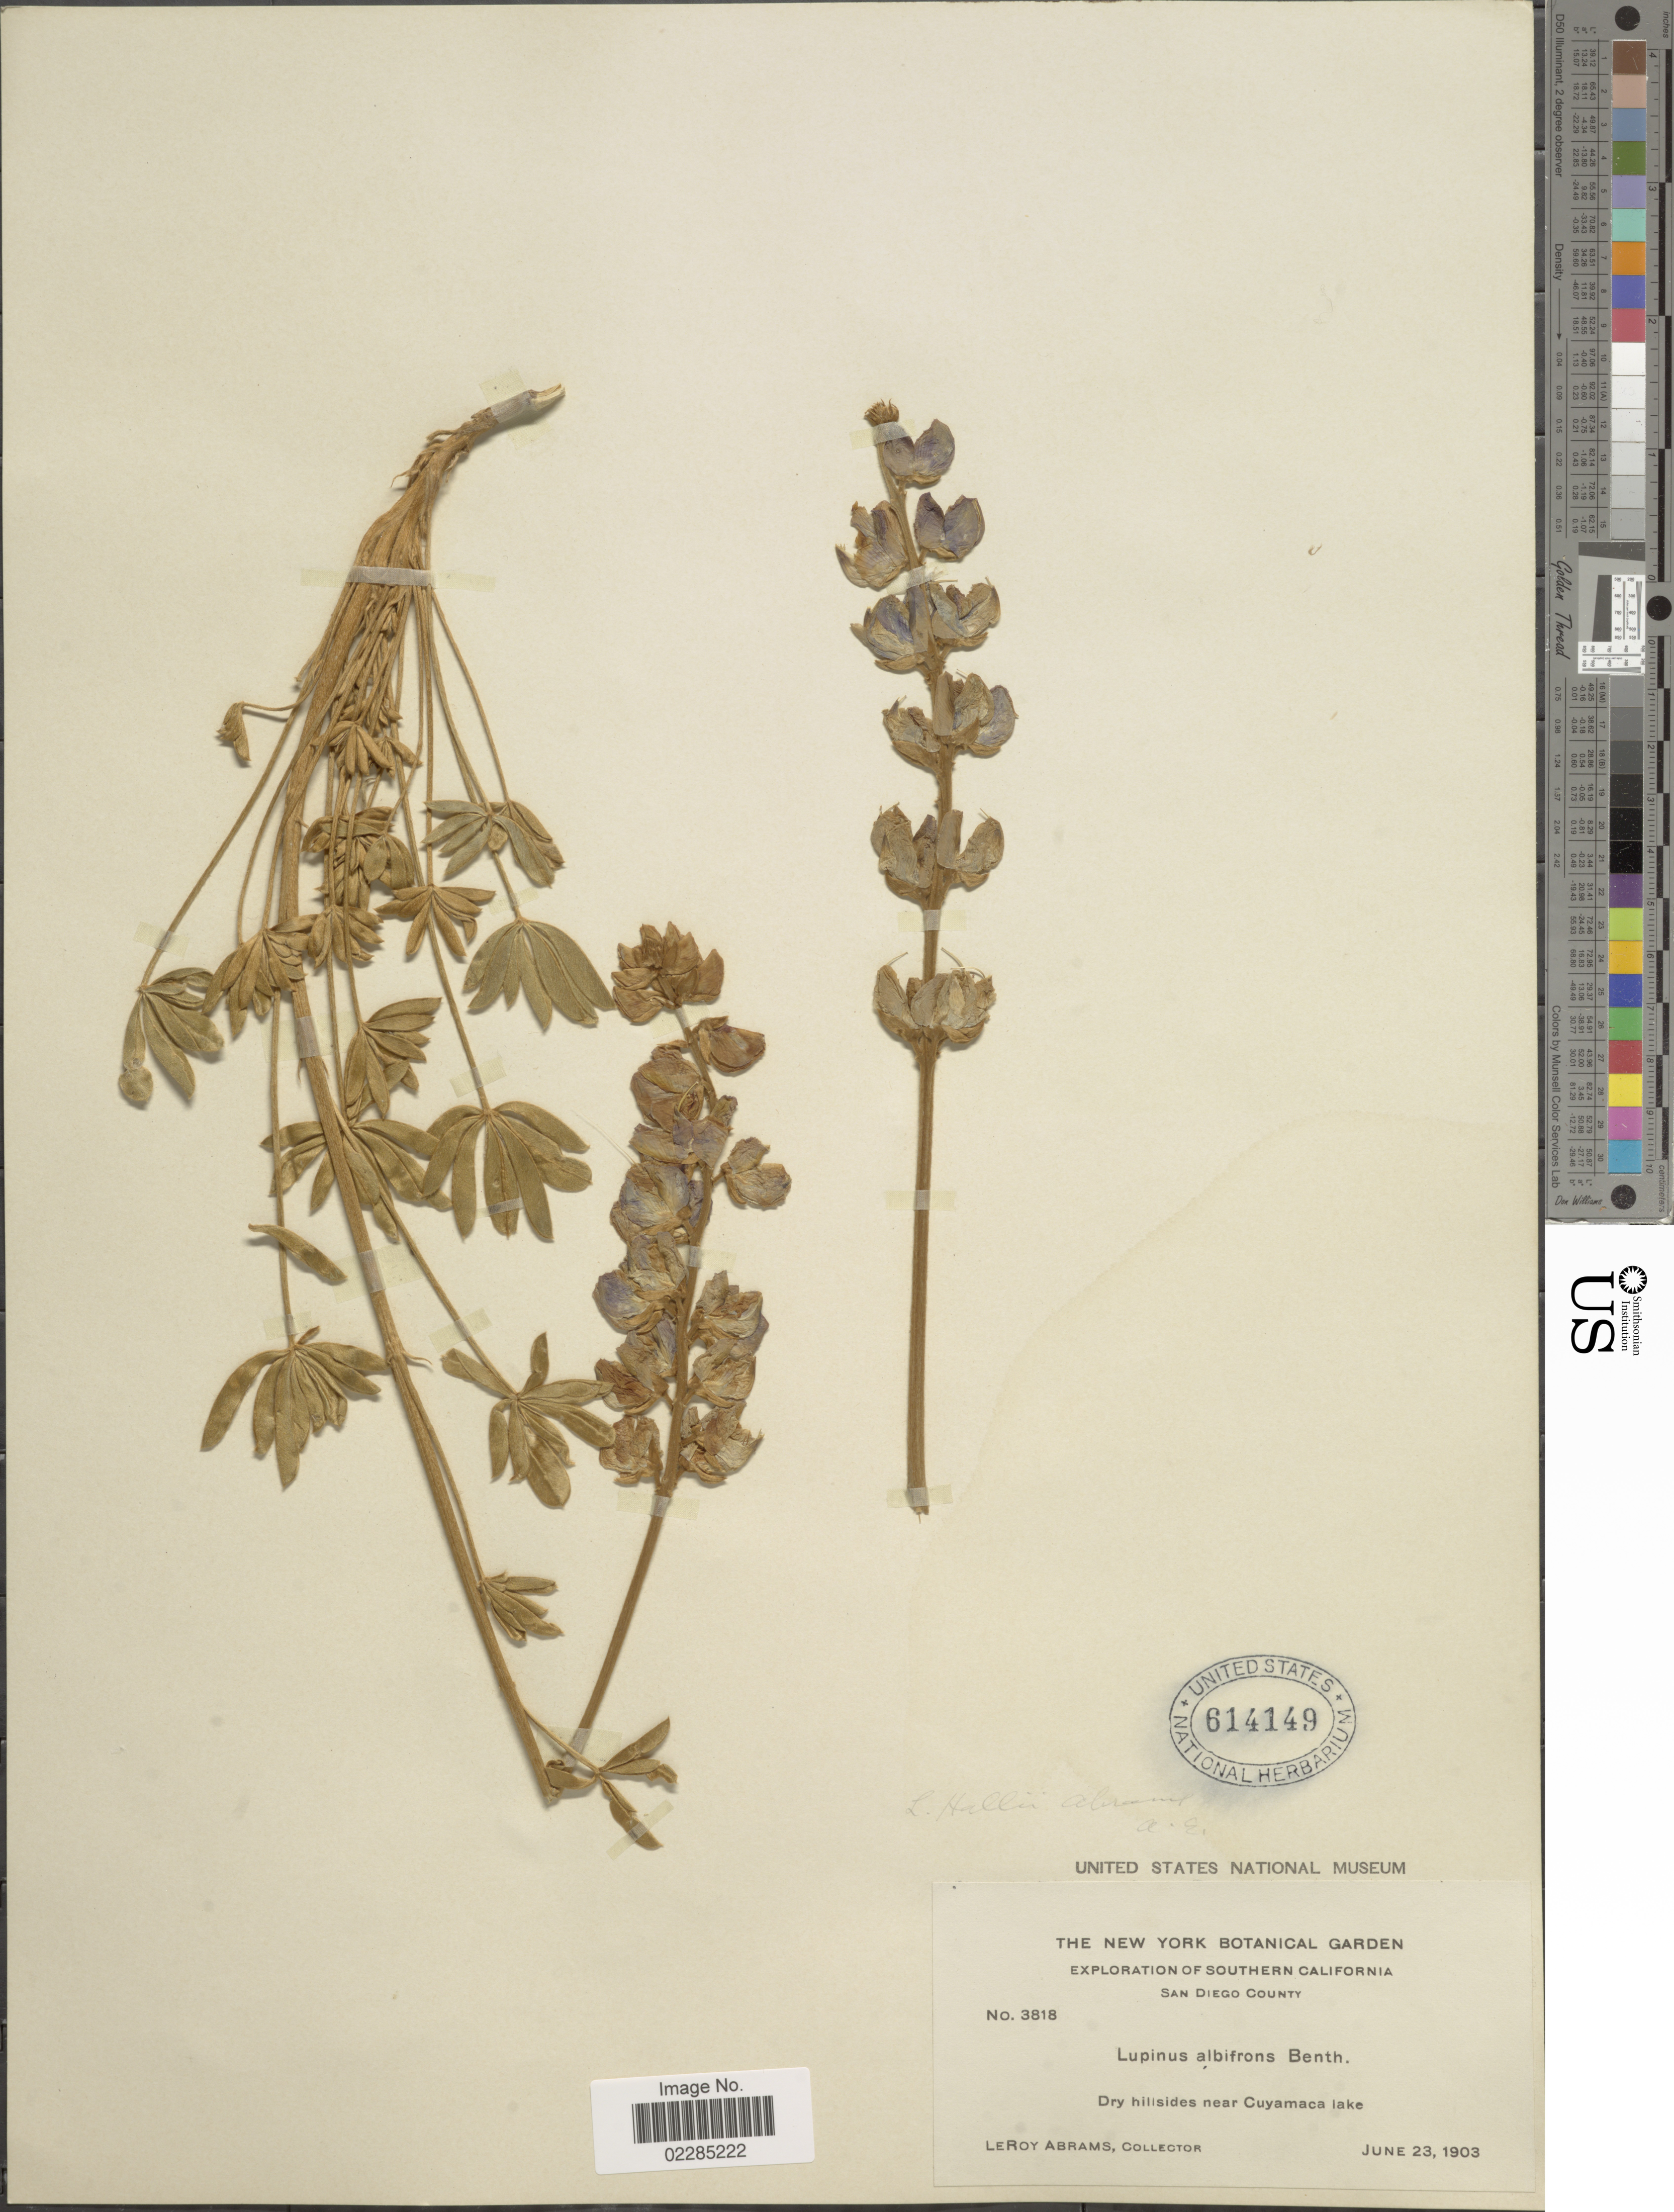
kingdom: Plantae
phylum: Tracheophyta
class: Magnoliopsida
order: Fabales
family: Fabaceae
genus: Lupinus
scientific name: Lupinus excubitus var. hallii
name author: (Abrams) C.P. Sm.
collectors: L. Abrams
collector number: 3818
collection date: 1903-06-23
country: United States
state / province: California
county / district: San Diego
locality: Southern Cailfornia. San Diego County. Dry hillsides near Cuyanaca lake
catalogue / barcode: US 614149